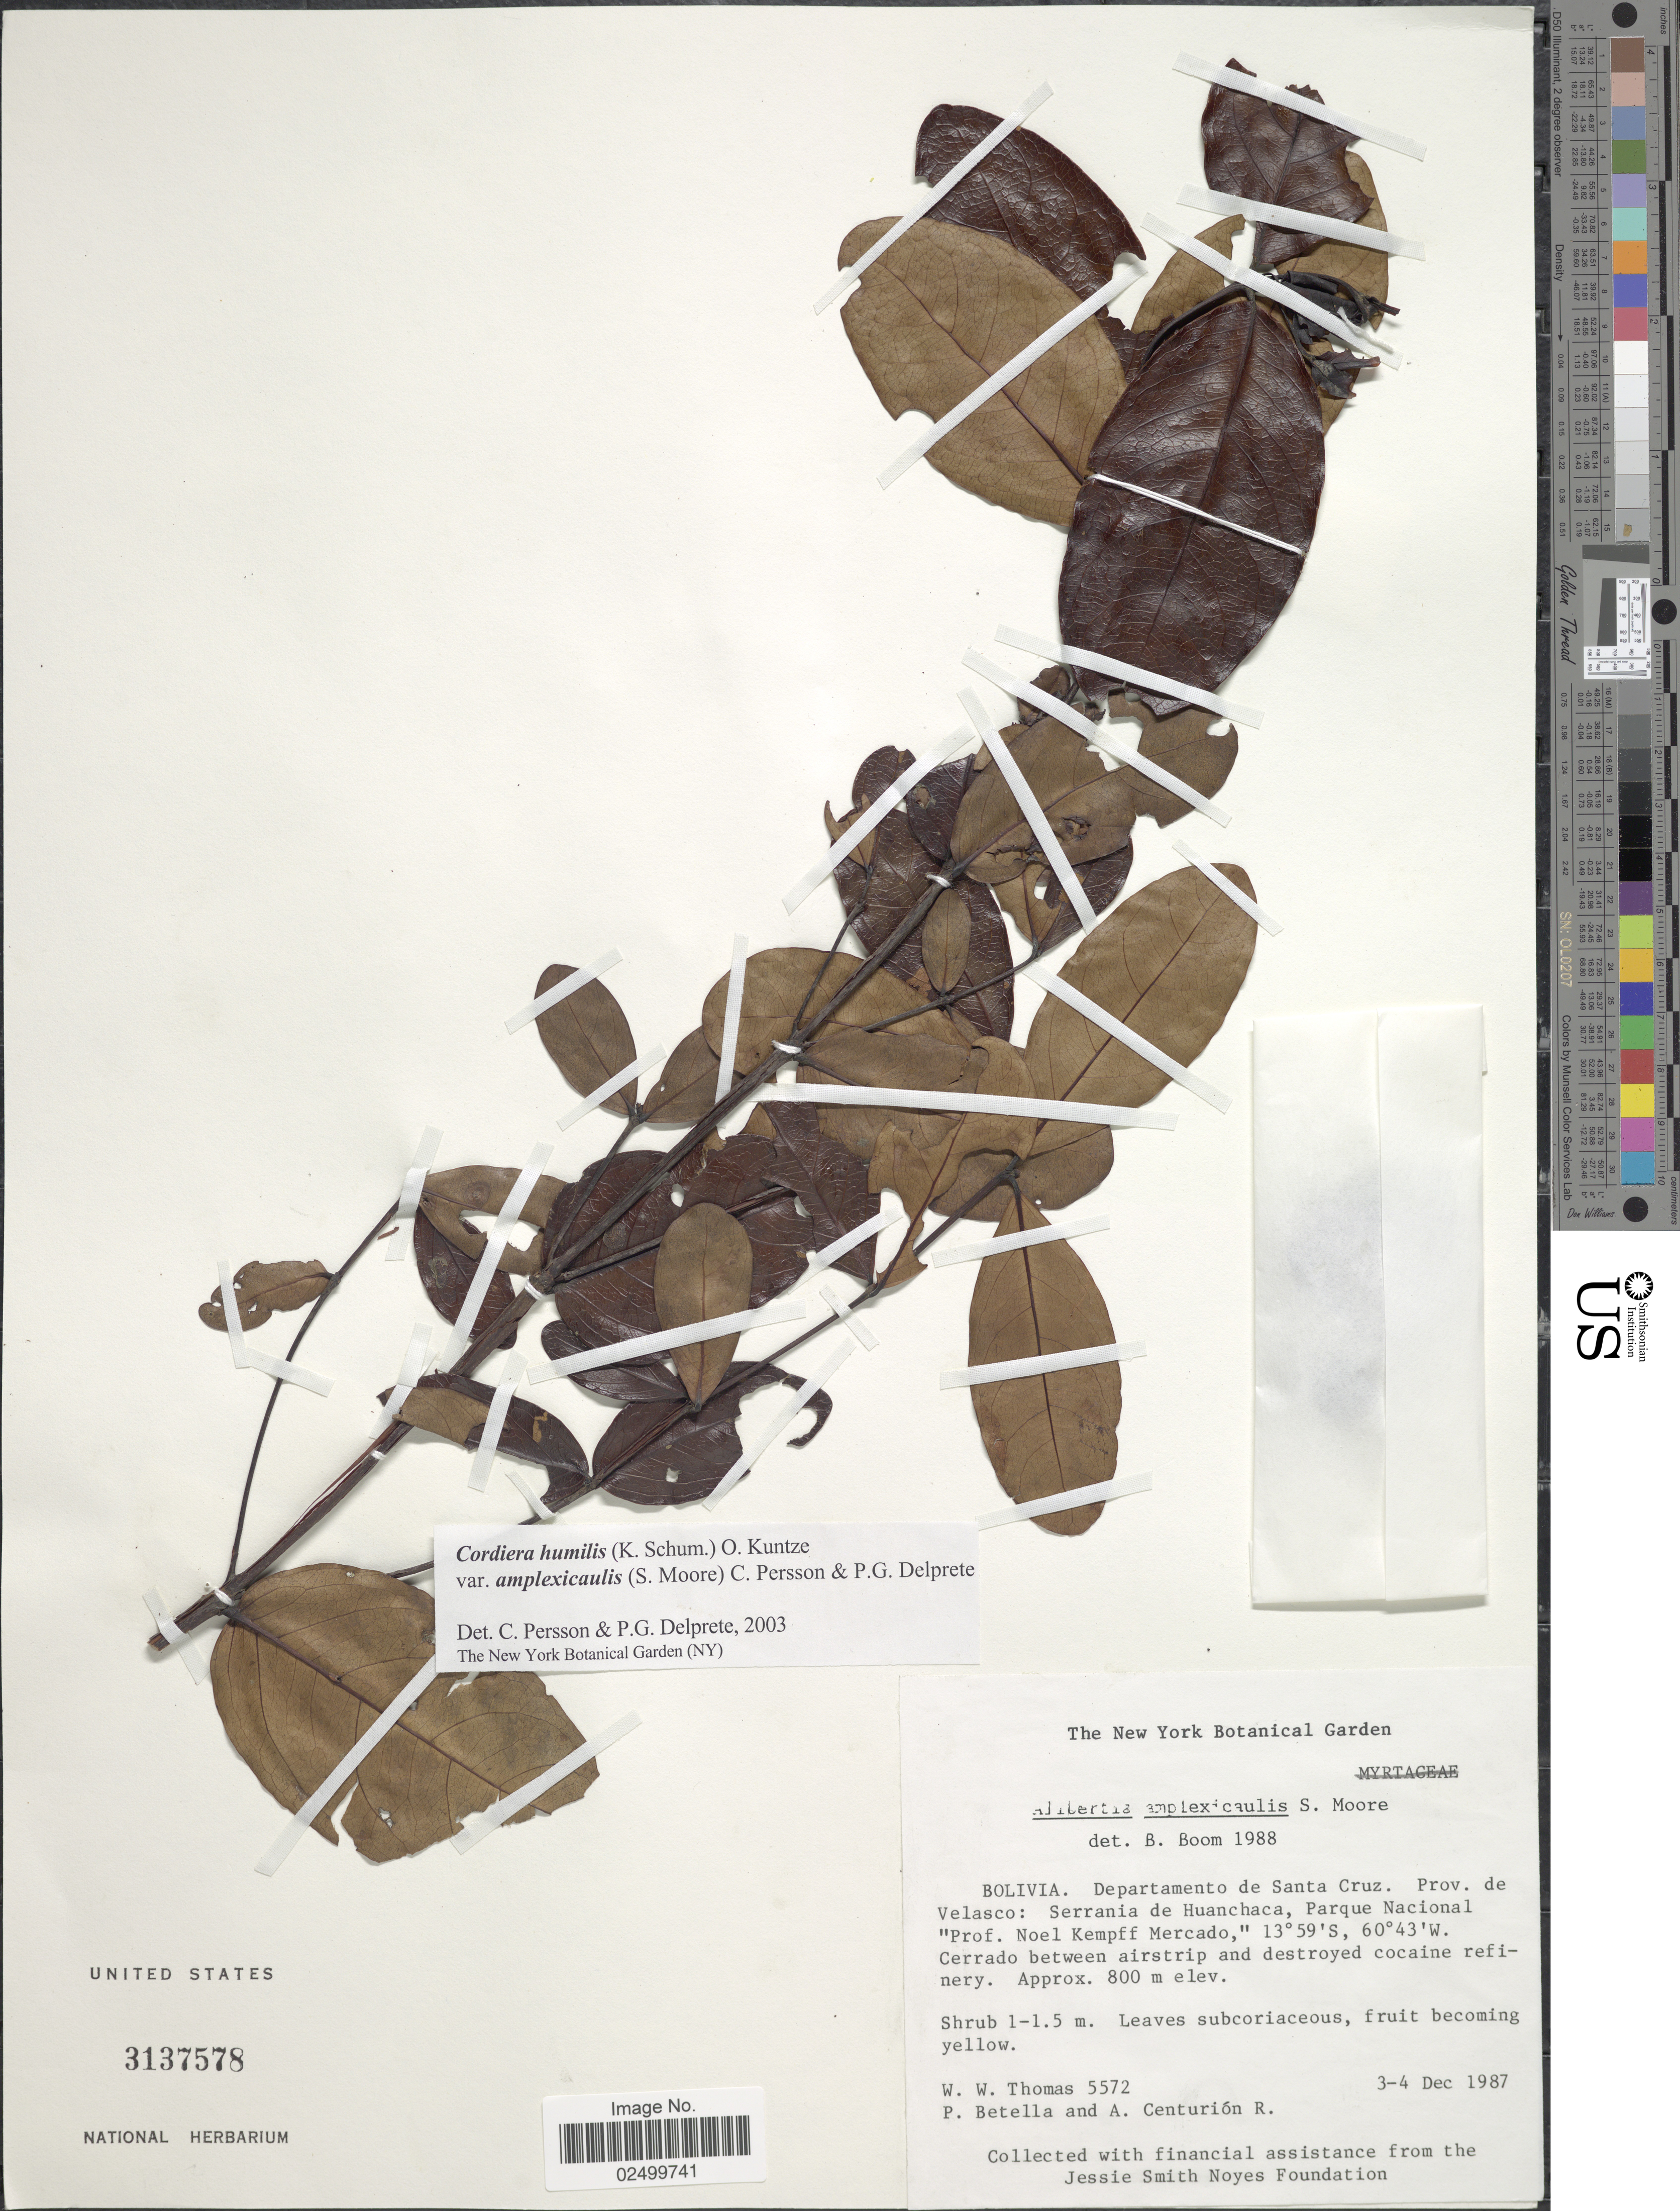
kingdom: Plantae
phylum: Tracheophyta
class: Magnoliopsida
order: Gentianales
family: Rubiaceae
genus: Cordiera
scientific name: Cordiera humilis var. amplexicaulis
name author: (S. Moore) C.H. Perss. & Delprete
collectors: W. W. Thomas, P. Betella & A. Centurión R.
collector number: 5572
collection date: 1987-12-03/1987-12-04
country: Bolivia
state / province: Santa Cruz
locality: Prov. de Velasco: Serrania de Huanchaca, Parque Nacional Prof. Noel Kempff Mercado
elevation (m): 800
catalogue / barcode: US 3137578